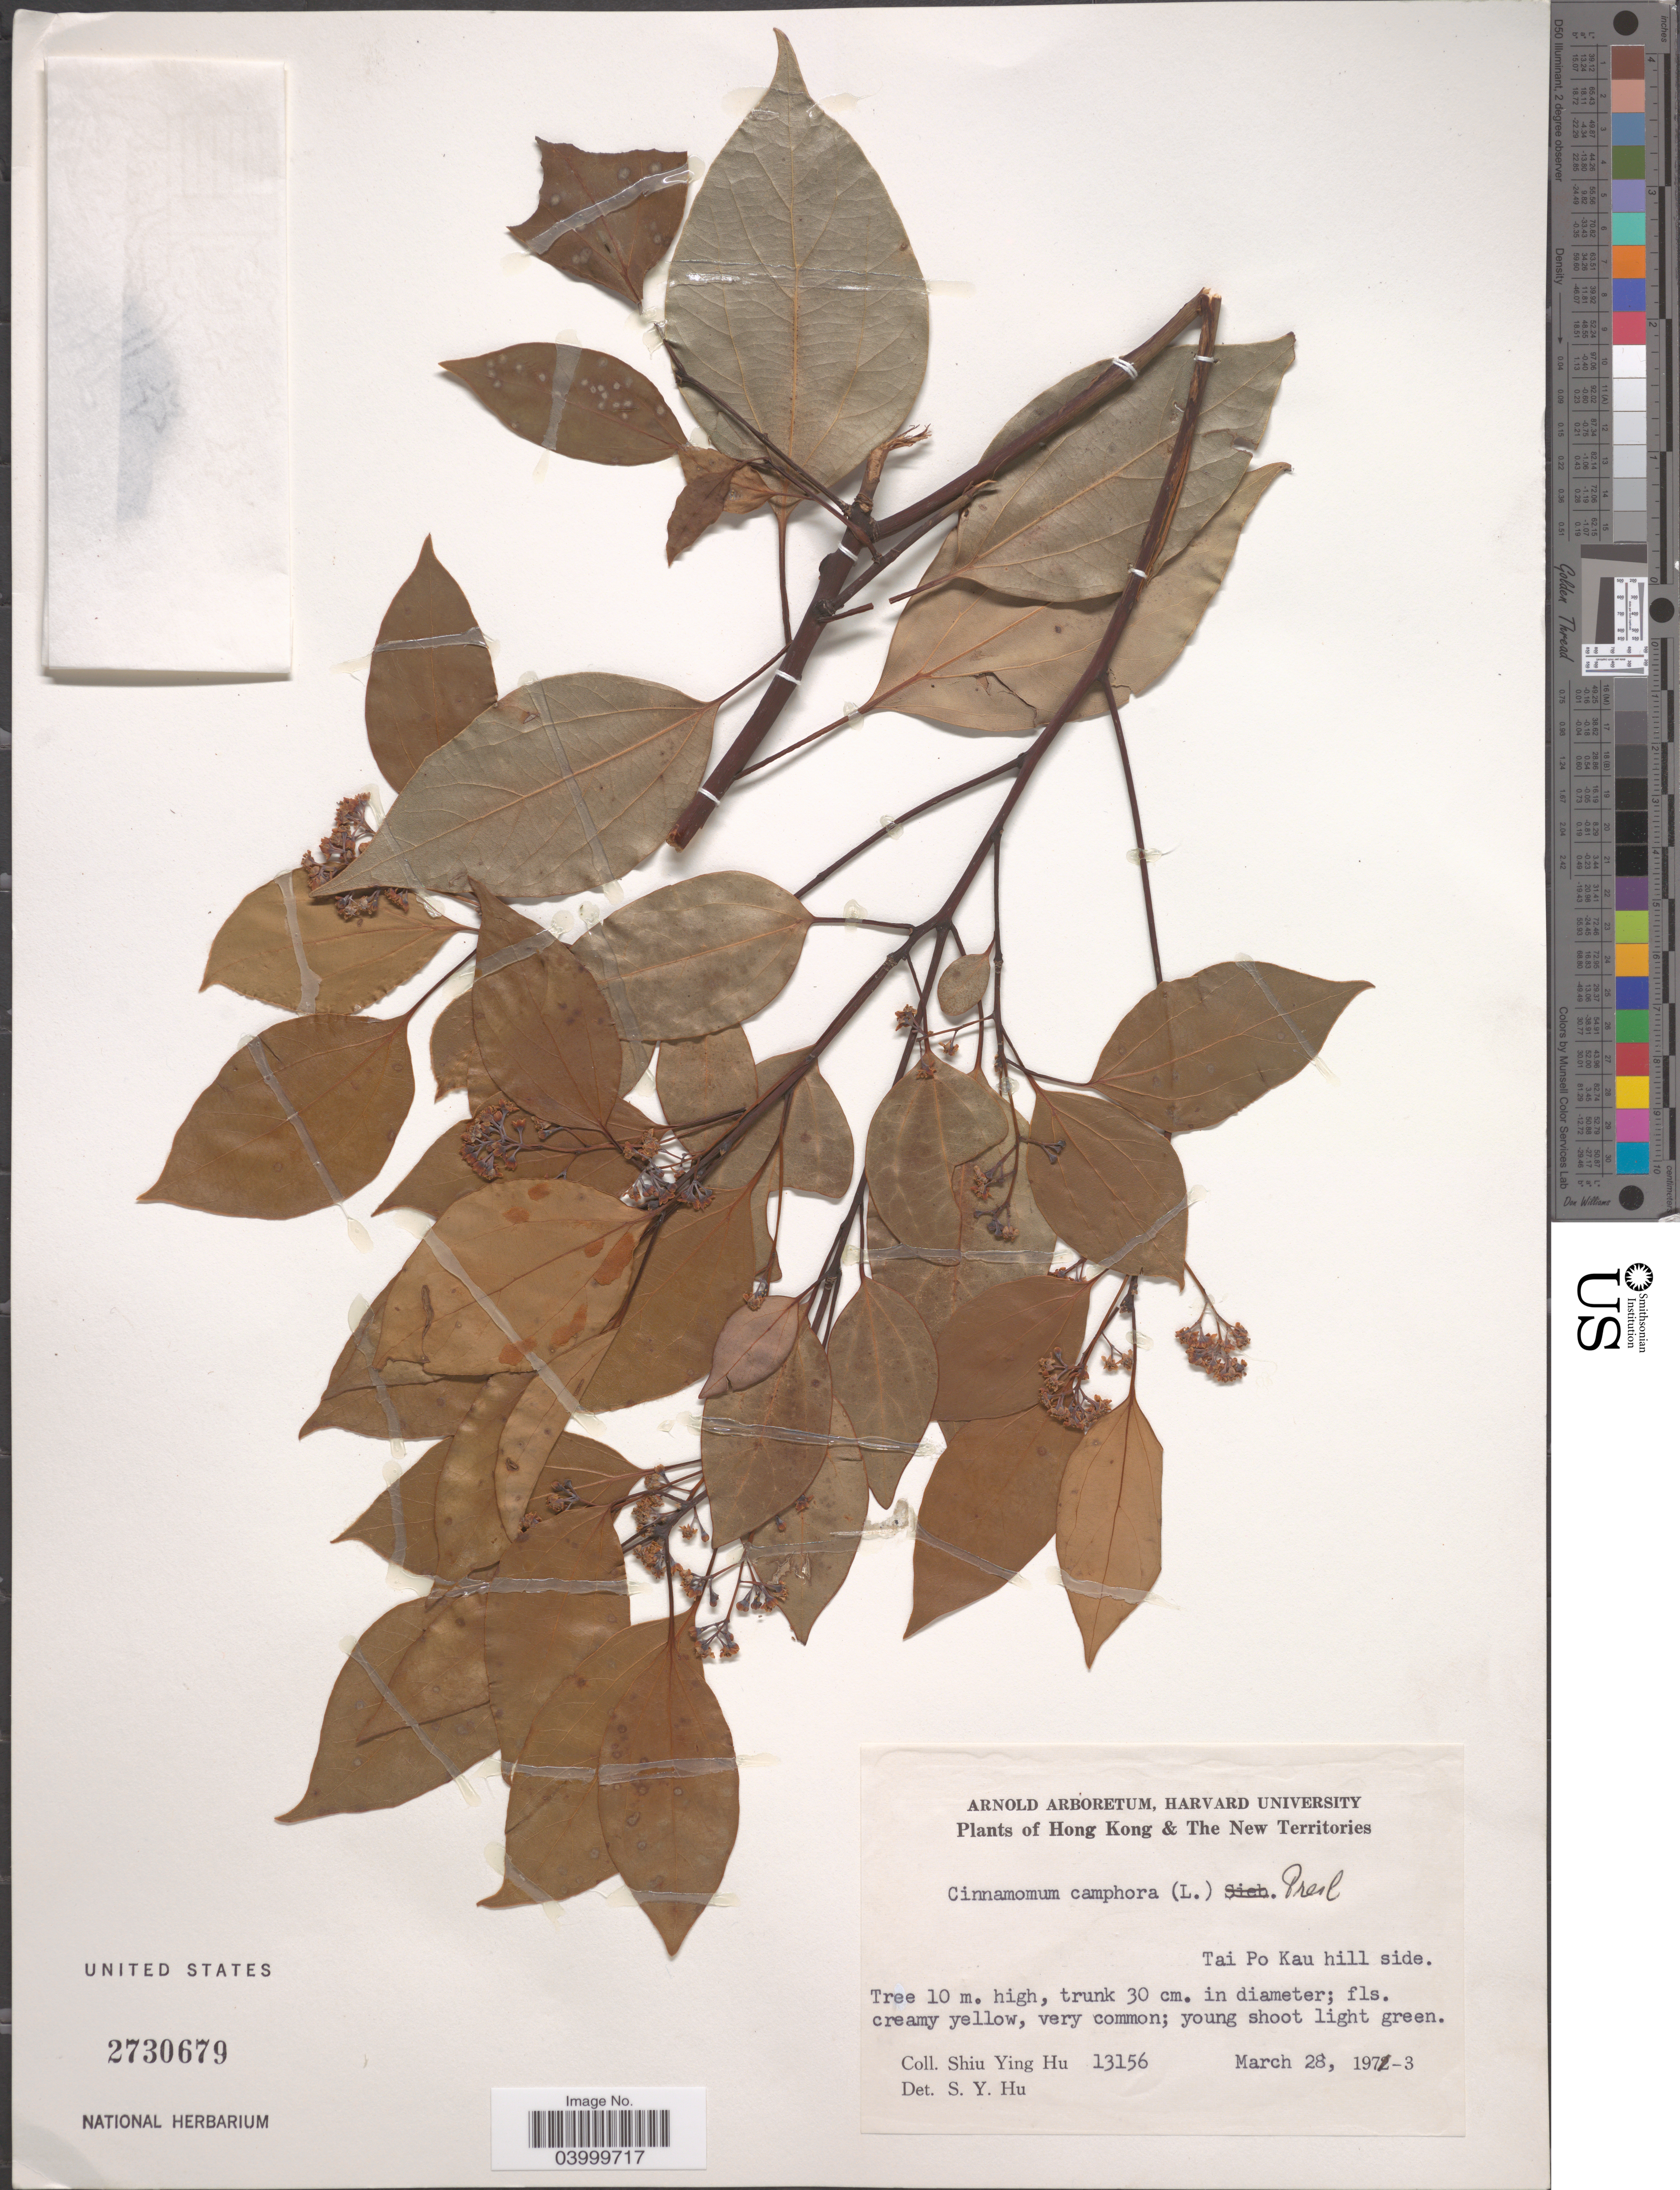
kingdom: Plantae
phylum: Tracheophyta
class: Magnoliopsida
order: Laurales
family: Lauraceae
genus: Cinnamomum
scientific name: Cinnamomum camphora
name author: (L.) J. Presl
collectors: S. Y. Hu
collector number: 13156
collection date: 1973-03-28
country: China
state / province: Hong Kong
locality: The New Territories. Tai Po Kau hill side.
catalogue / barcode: US 2730679